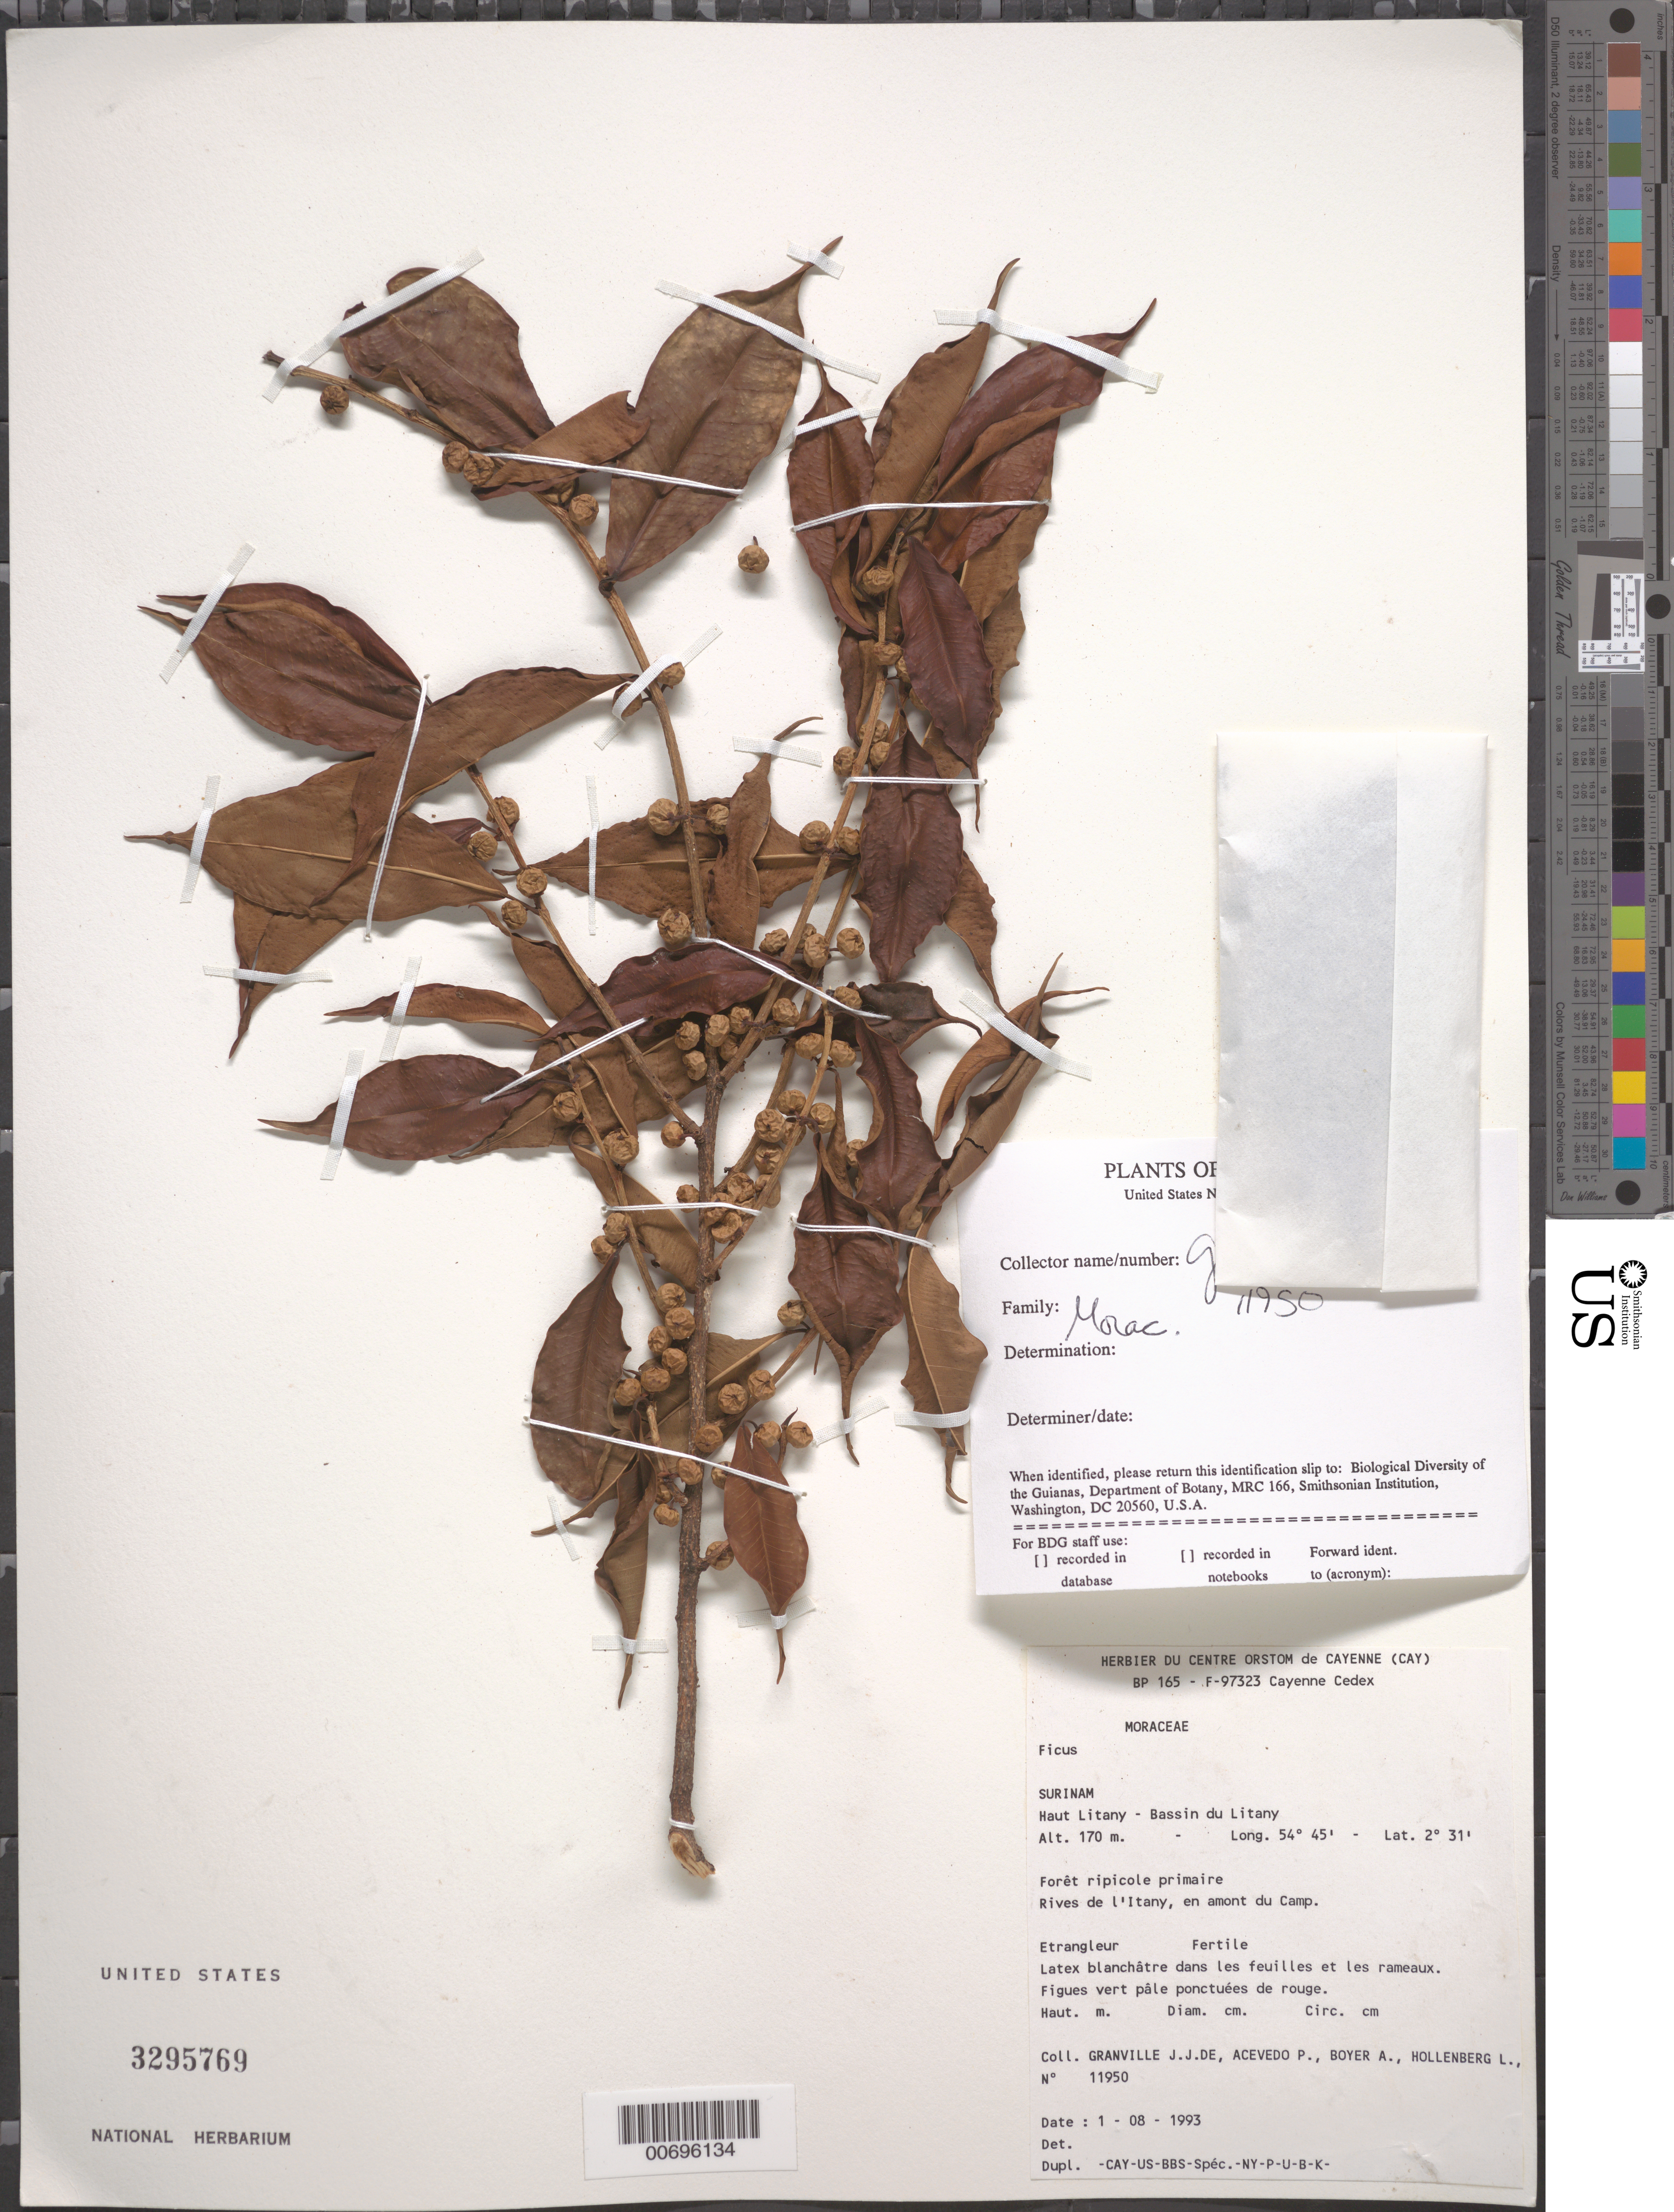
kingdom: Plantae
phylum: Tracheophyta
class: Magnoliopsida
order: Rosales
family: Moraceae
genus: Ficus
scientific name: Ficus sp.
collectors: J.-J. de Granville, P. Acevedo-Rodr., A. Boyer & L. Hollenberg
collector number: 11950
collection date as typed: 1-Aug-93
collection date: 1993-08-01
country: Suriname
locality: Haut Litany, Bassin du Litany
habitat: Primary riparian forest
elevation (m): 170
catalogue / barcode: US 3295769